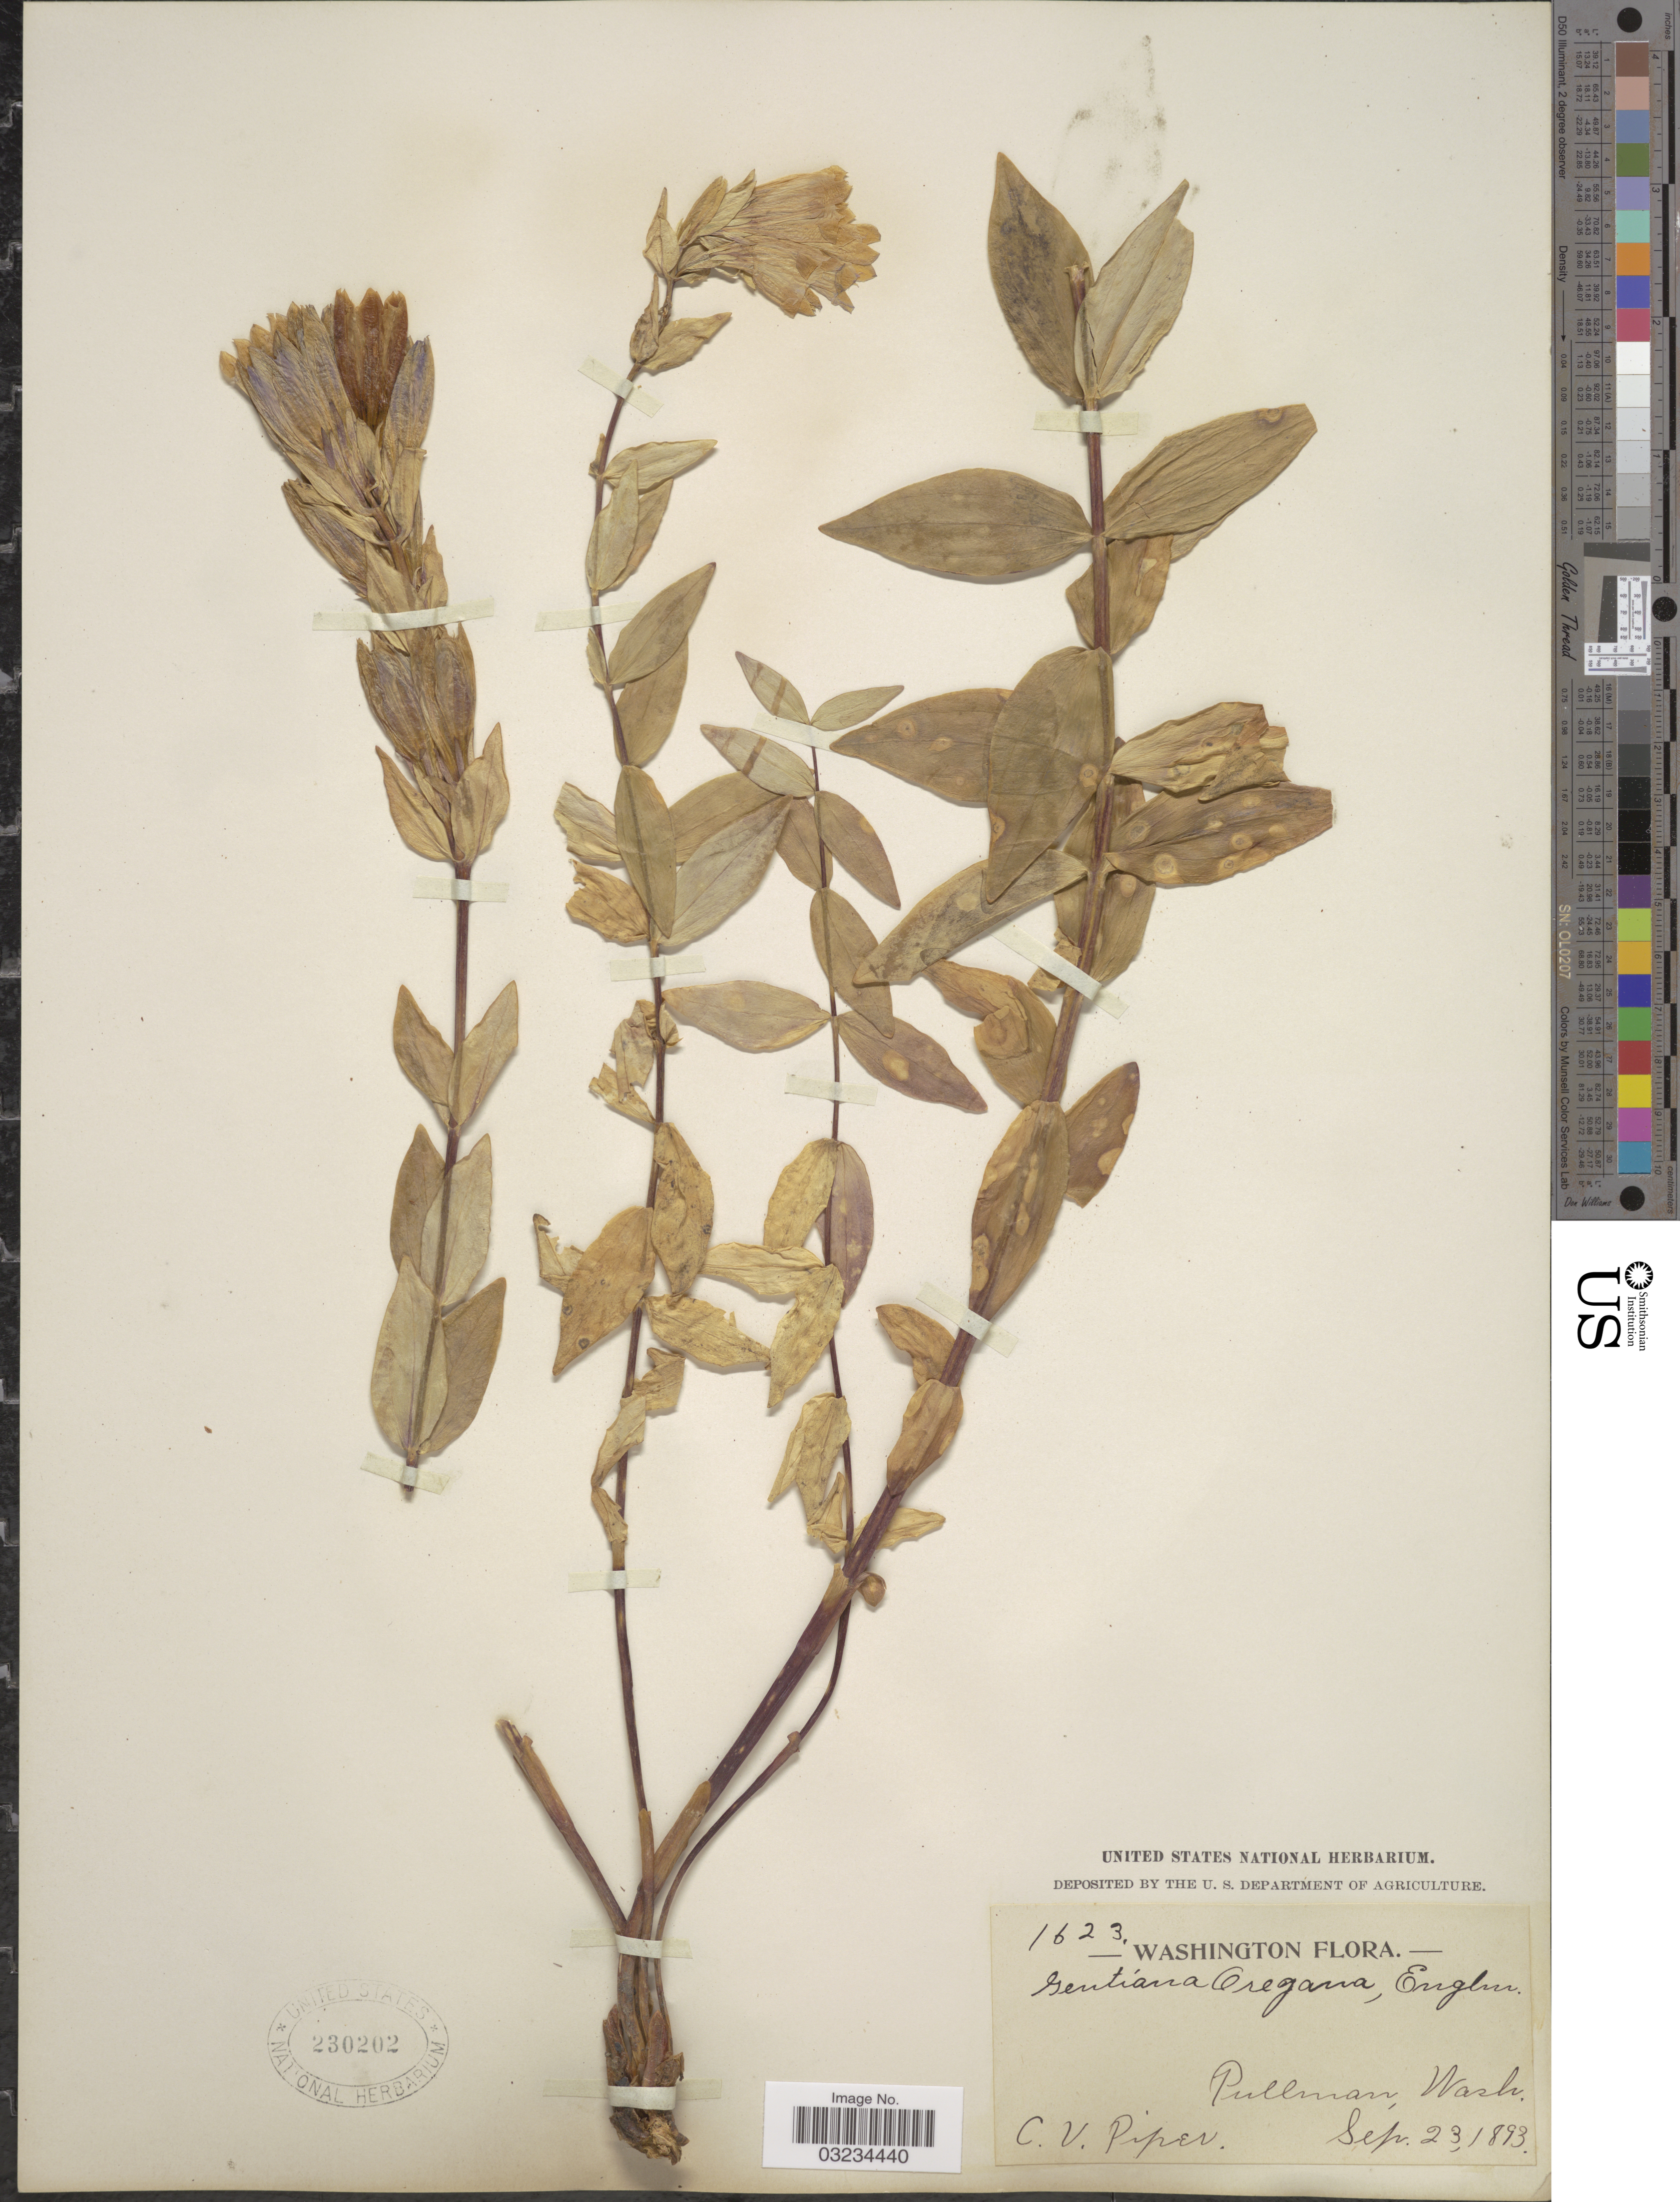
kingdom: Plantae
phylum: Tracheophyta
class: Magnoliopsida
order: Gentianales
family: Gentianaceae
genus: Gentiana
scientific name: Gentiana oregana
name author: Engelm. ex A. Gray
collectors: C. V. Piper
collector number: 1623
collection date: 1893-09-23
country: United States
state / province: Washington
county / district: Whitman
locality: Pullman.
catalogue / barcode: US 230202